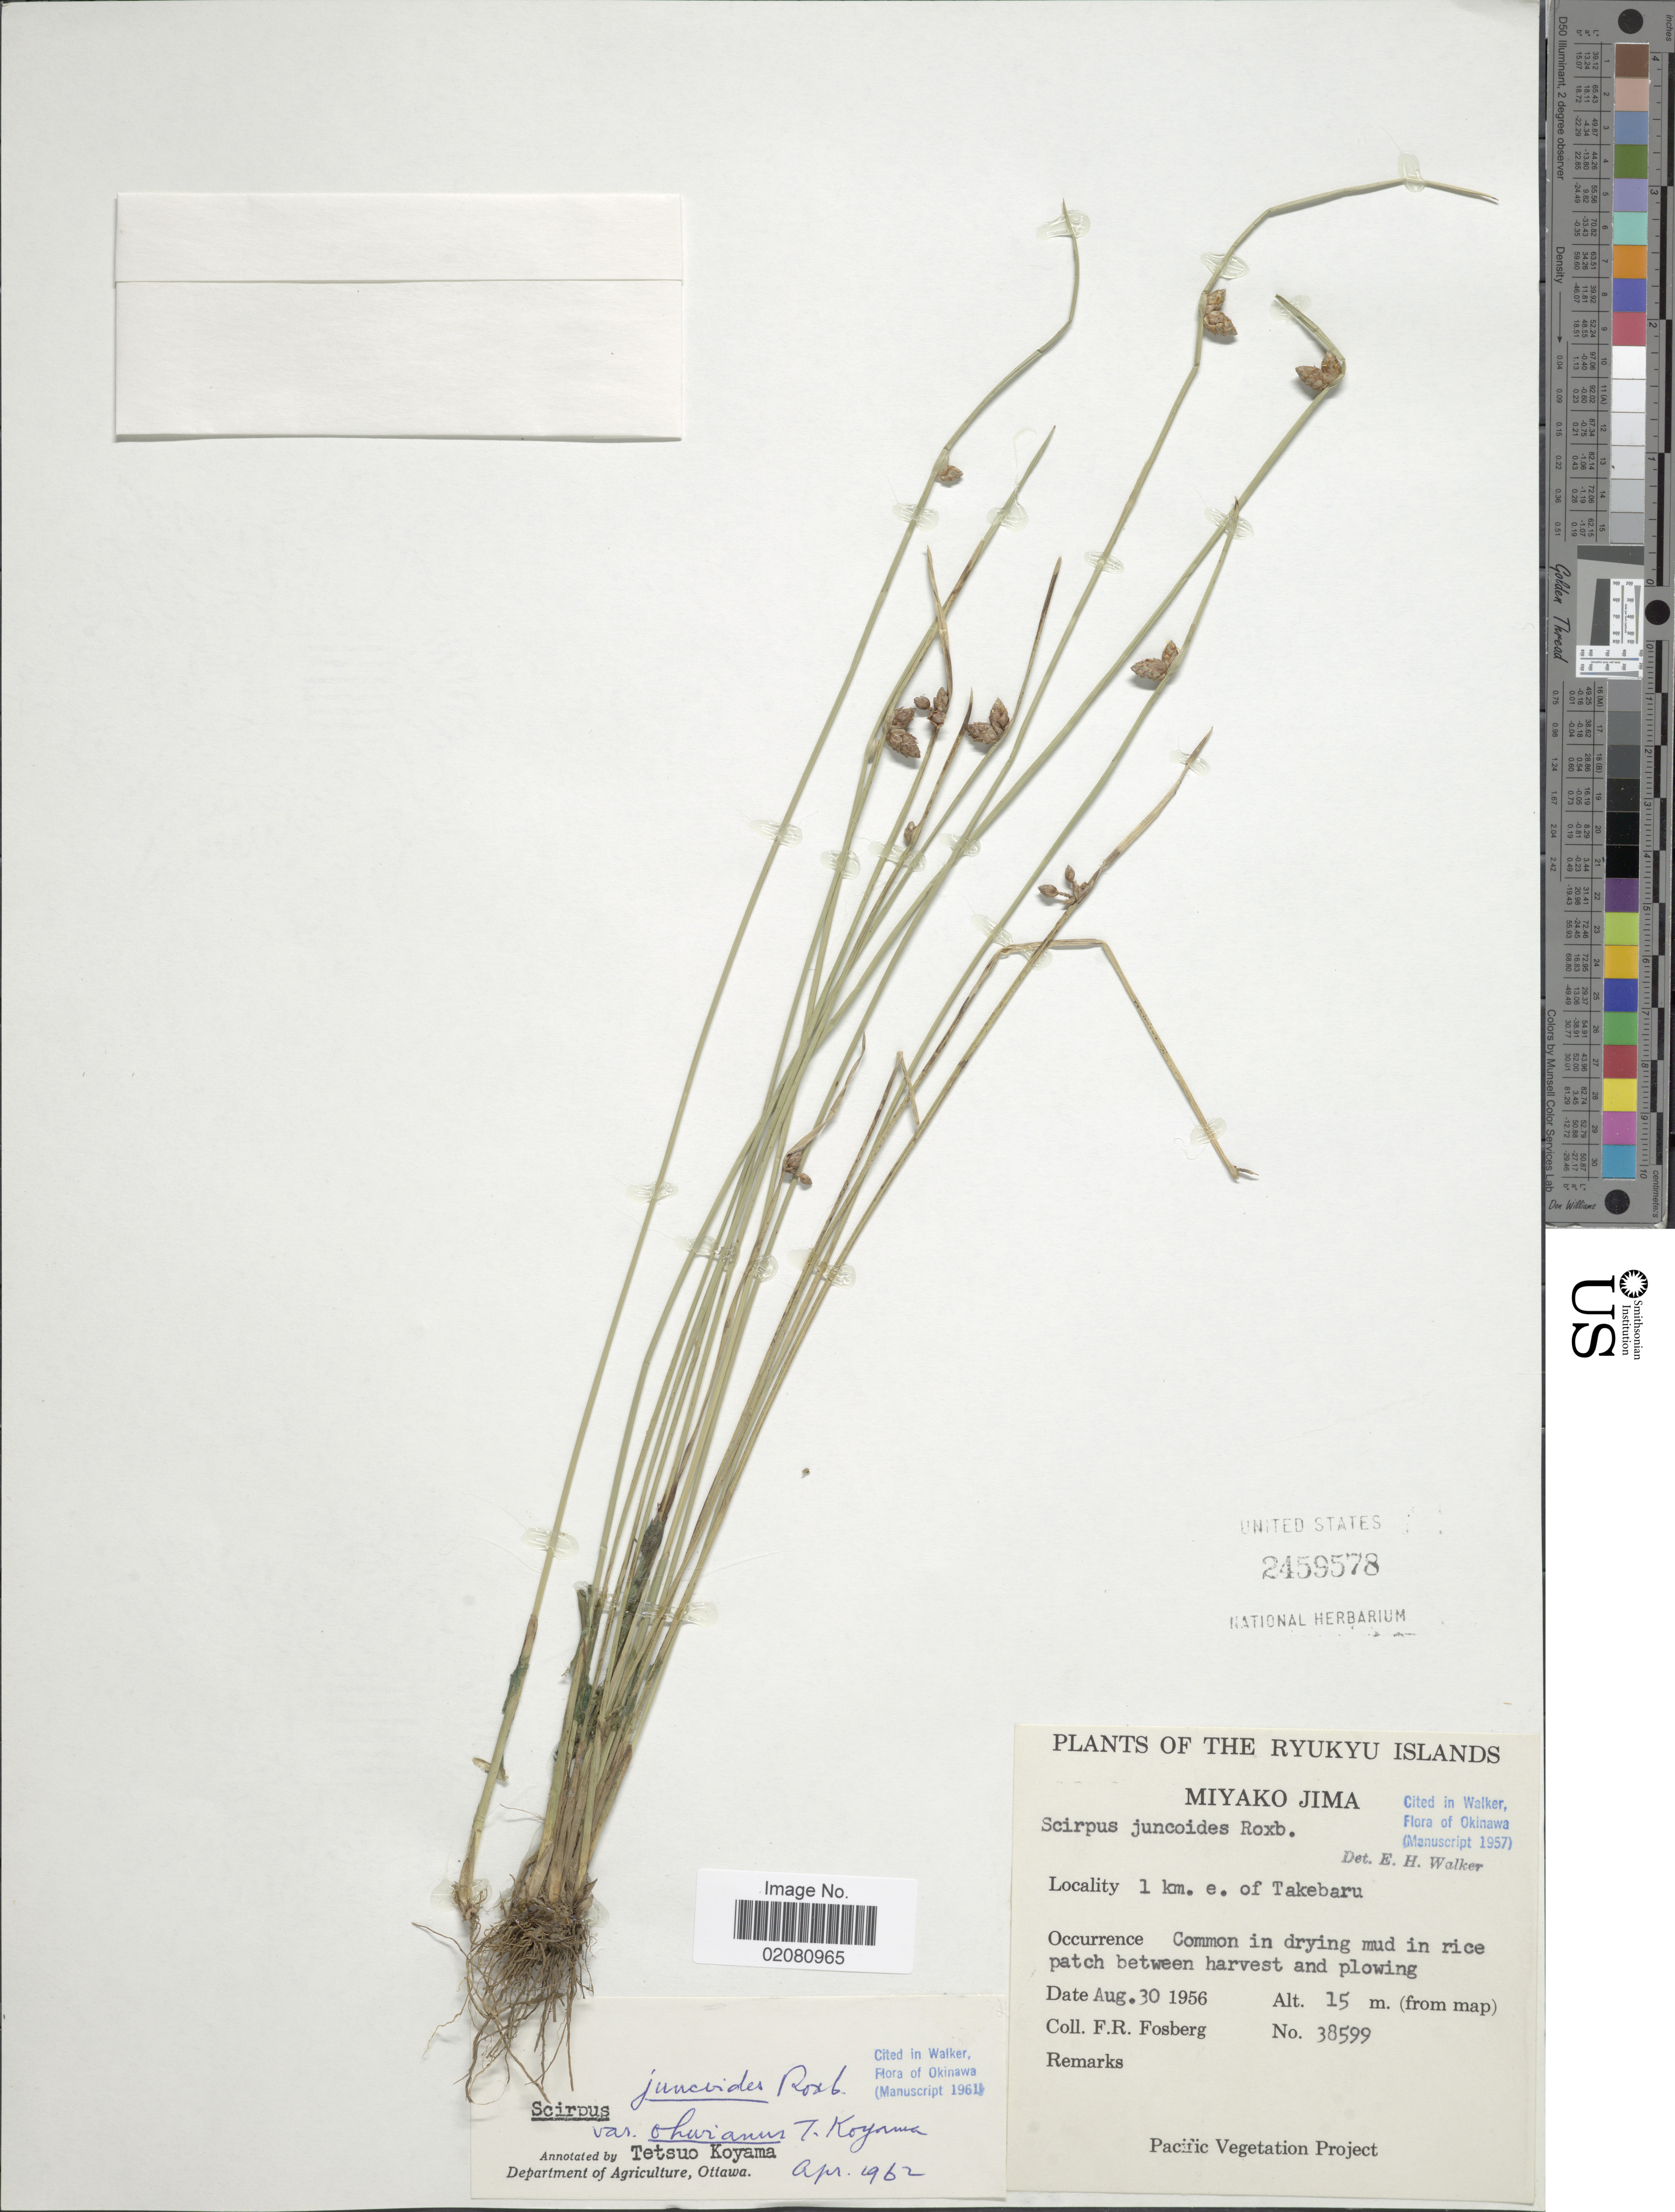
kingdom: Plantae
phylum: Tracheophyta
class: Liliopsida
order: Poales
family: Cyperaceae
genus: Schoenoplectus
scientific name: Schoenoplectus juncoides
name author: (Roxb.) Palla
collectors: F. R. Fosberg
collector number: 38599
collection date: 1956-08-30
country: Japan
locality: Ryukyu Islands. Miyako Jima. 1 km. e of Takebaru,.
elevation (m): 15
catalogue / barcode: US 2459578